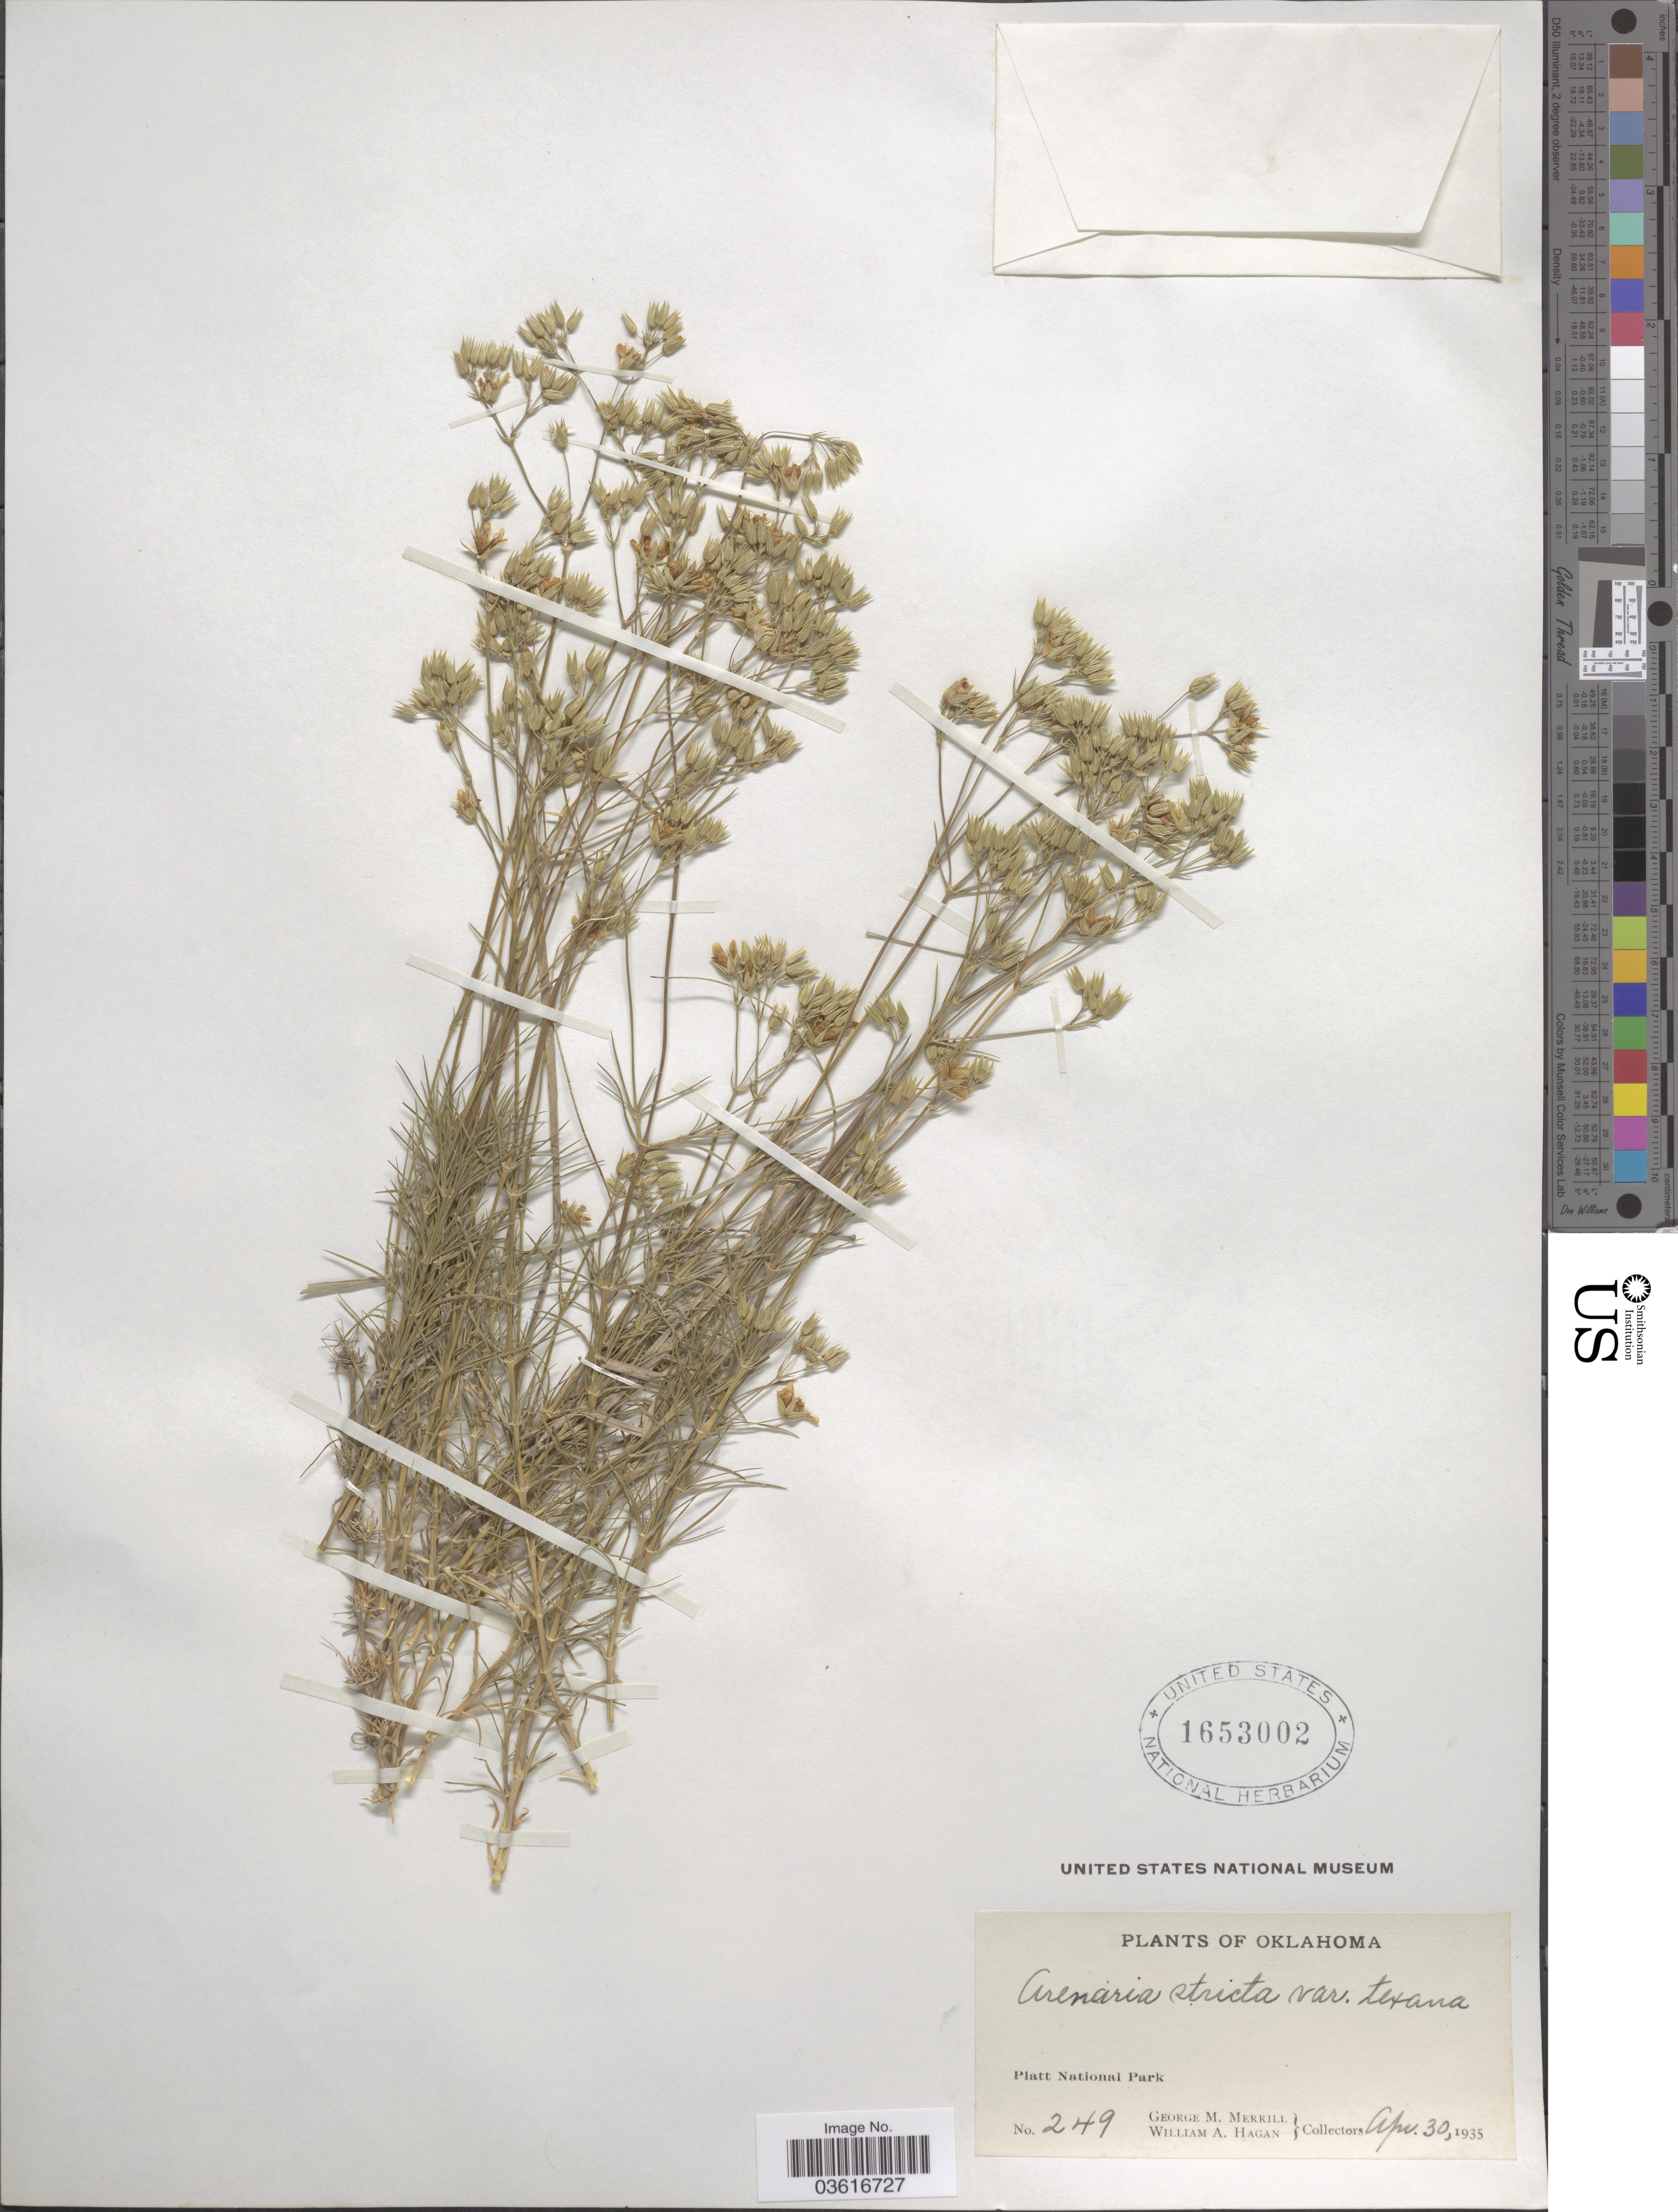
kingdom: Plantae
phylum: Tracheophyta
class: Magnoliopsida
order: Caryophyllales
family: Caryophyllaceae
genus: Minuartia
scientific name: Minuartia stricta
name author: (Sw.) Hiern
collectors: E. D. Merrill & W. Hagan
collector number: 249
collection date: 1935-04-30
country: United States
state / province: Oklahoma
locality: Platt National Park.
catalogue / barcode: US 1653002